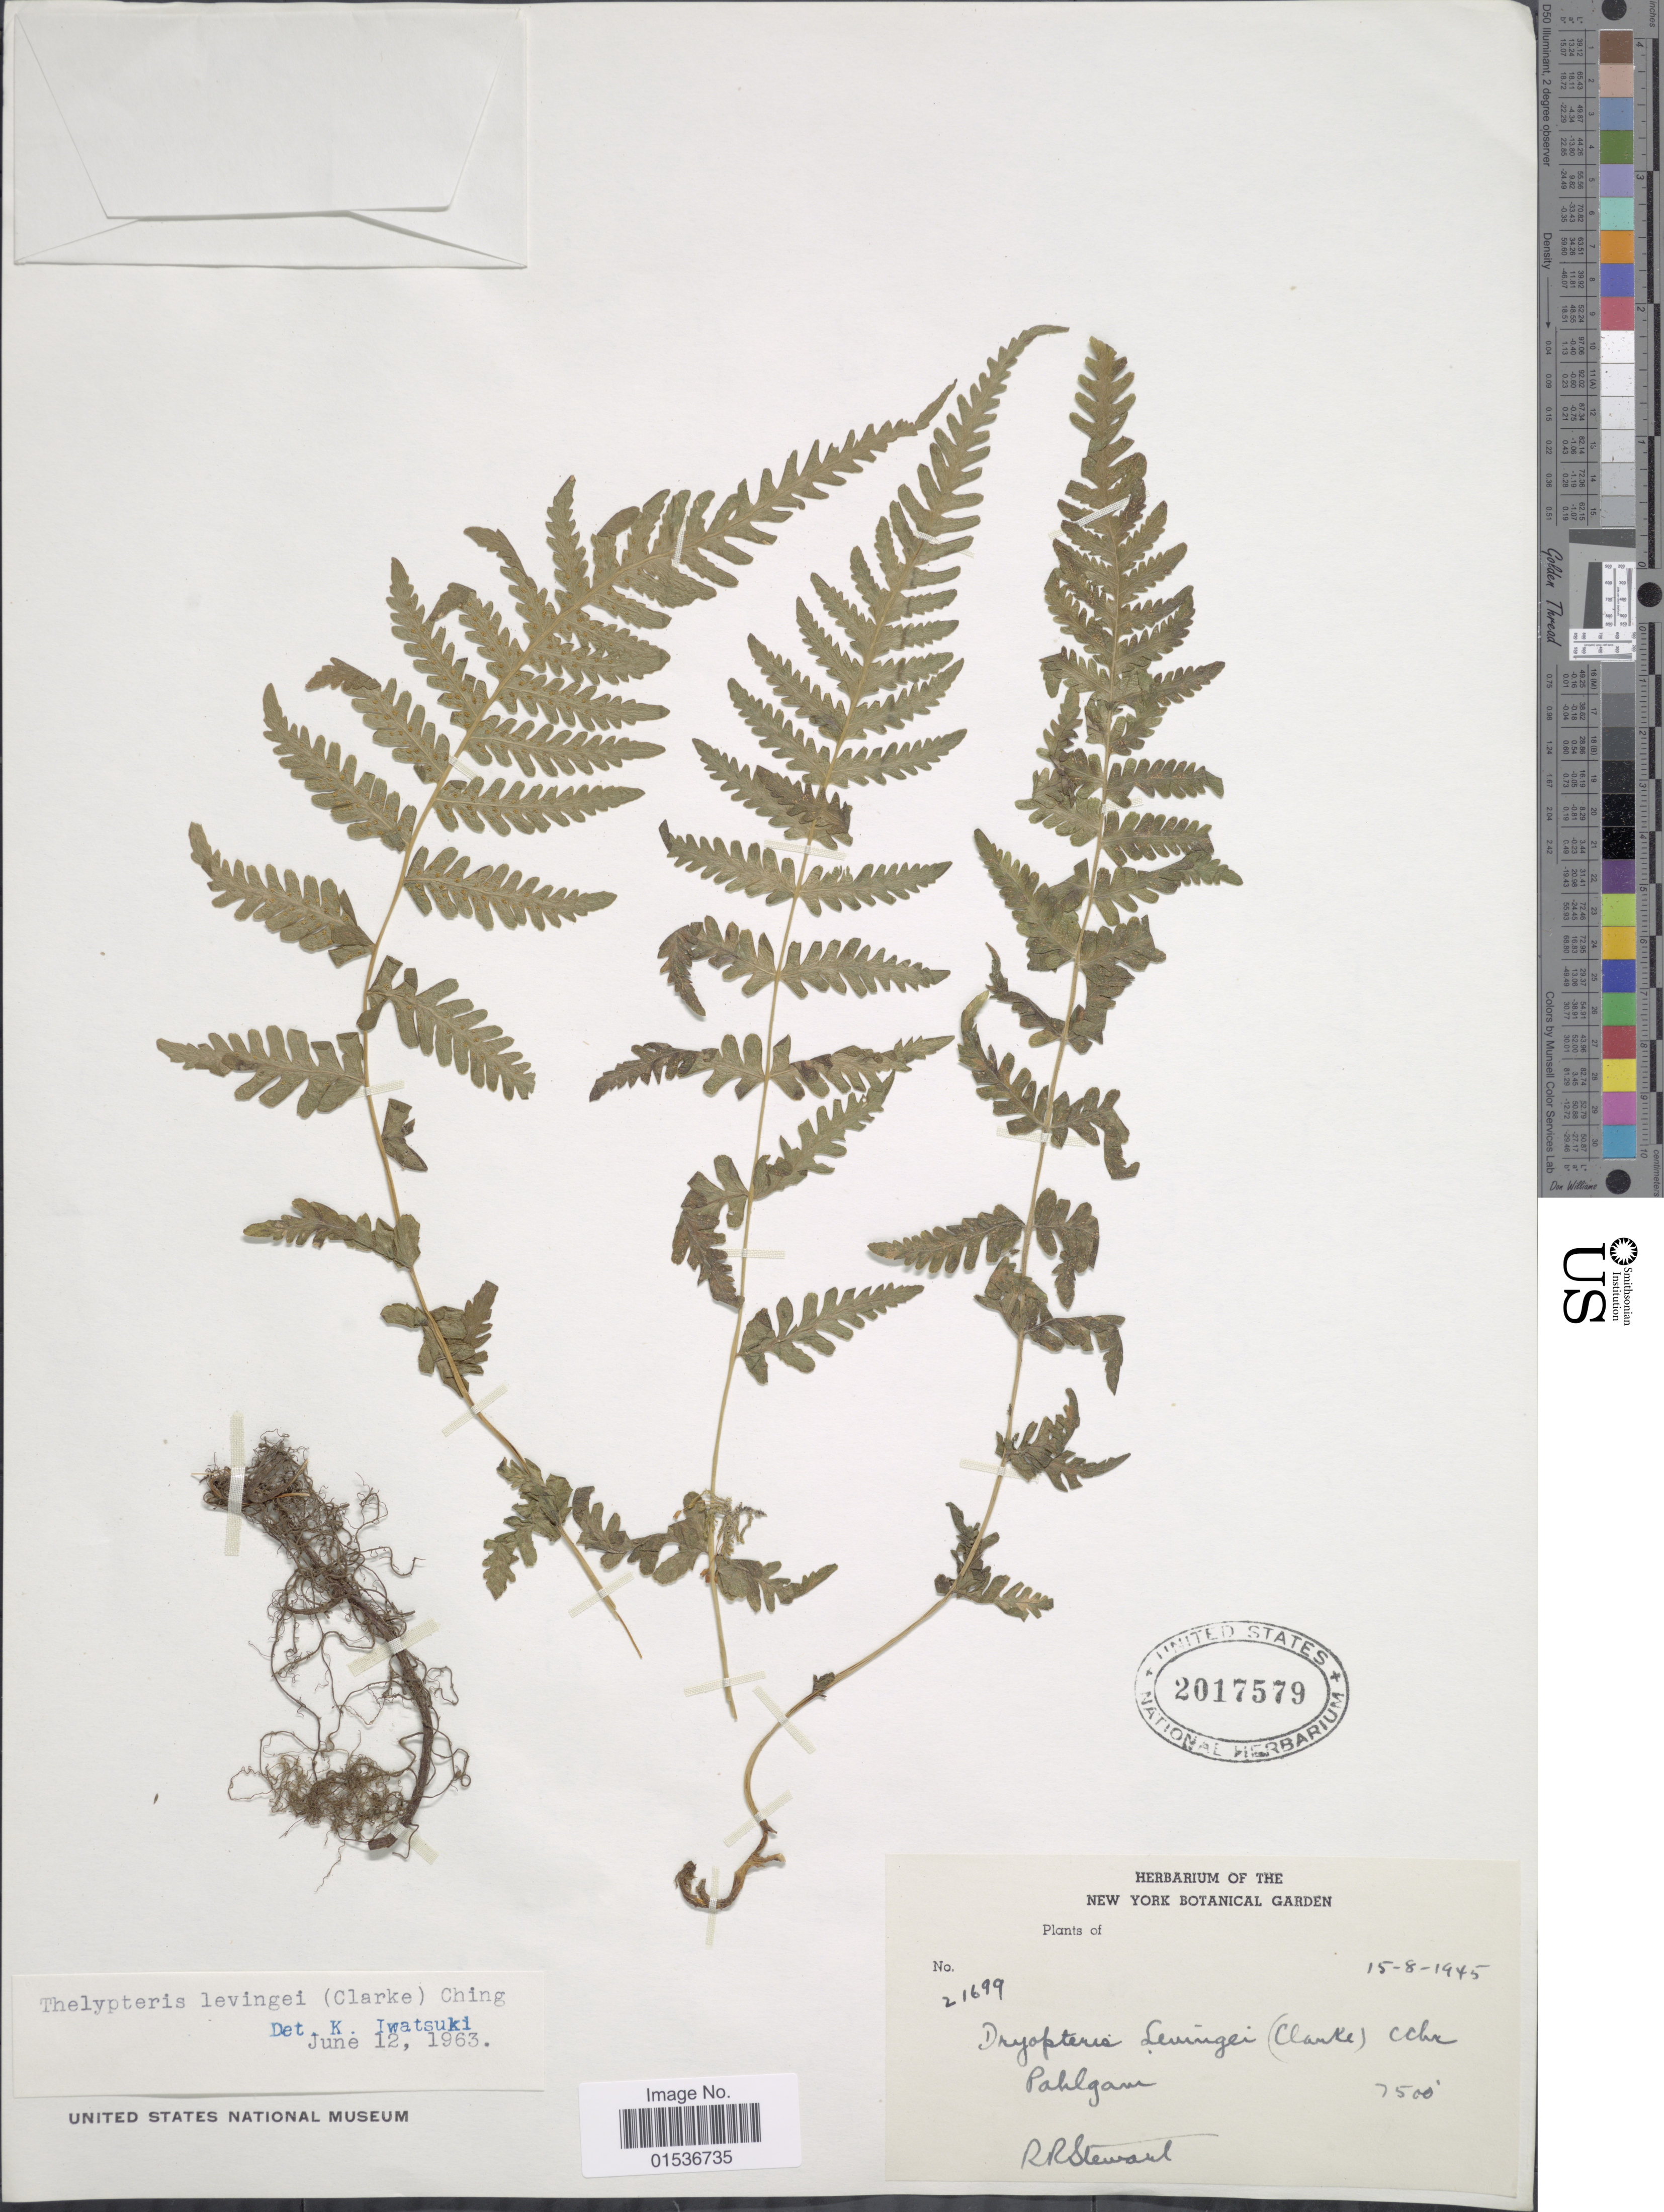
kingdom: Plantae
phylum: Tracheophyta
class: Polypodiopsida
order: Polypodiales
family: Thelypteridaceae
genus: Pseudophegopteris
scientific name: Pseudophegopteris levingei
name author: (C.B. Clarke) Ching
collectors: R. R. Stewart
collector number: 21699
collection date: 1945-08-15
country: India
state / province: Jammu and Kashmir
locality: Pahlgam.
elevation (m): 2286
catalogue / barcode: US 2017579